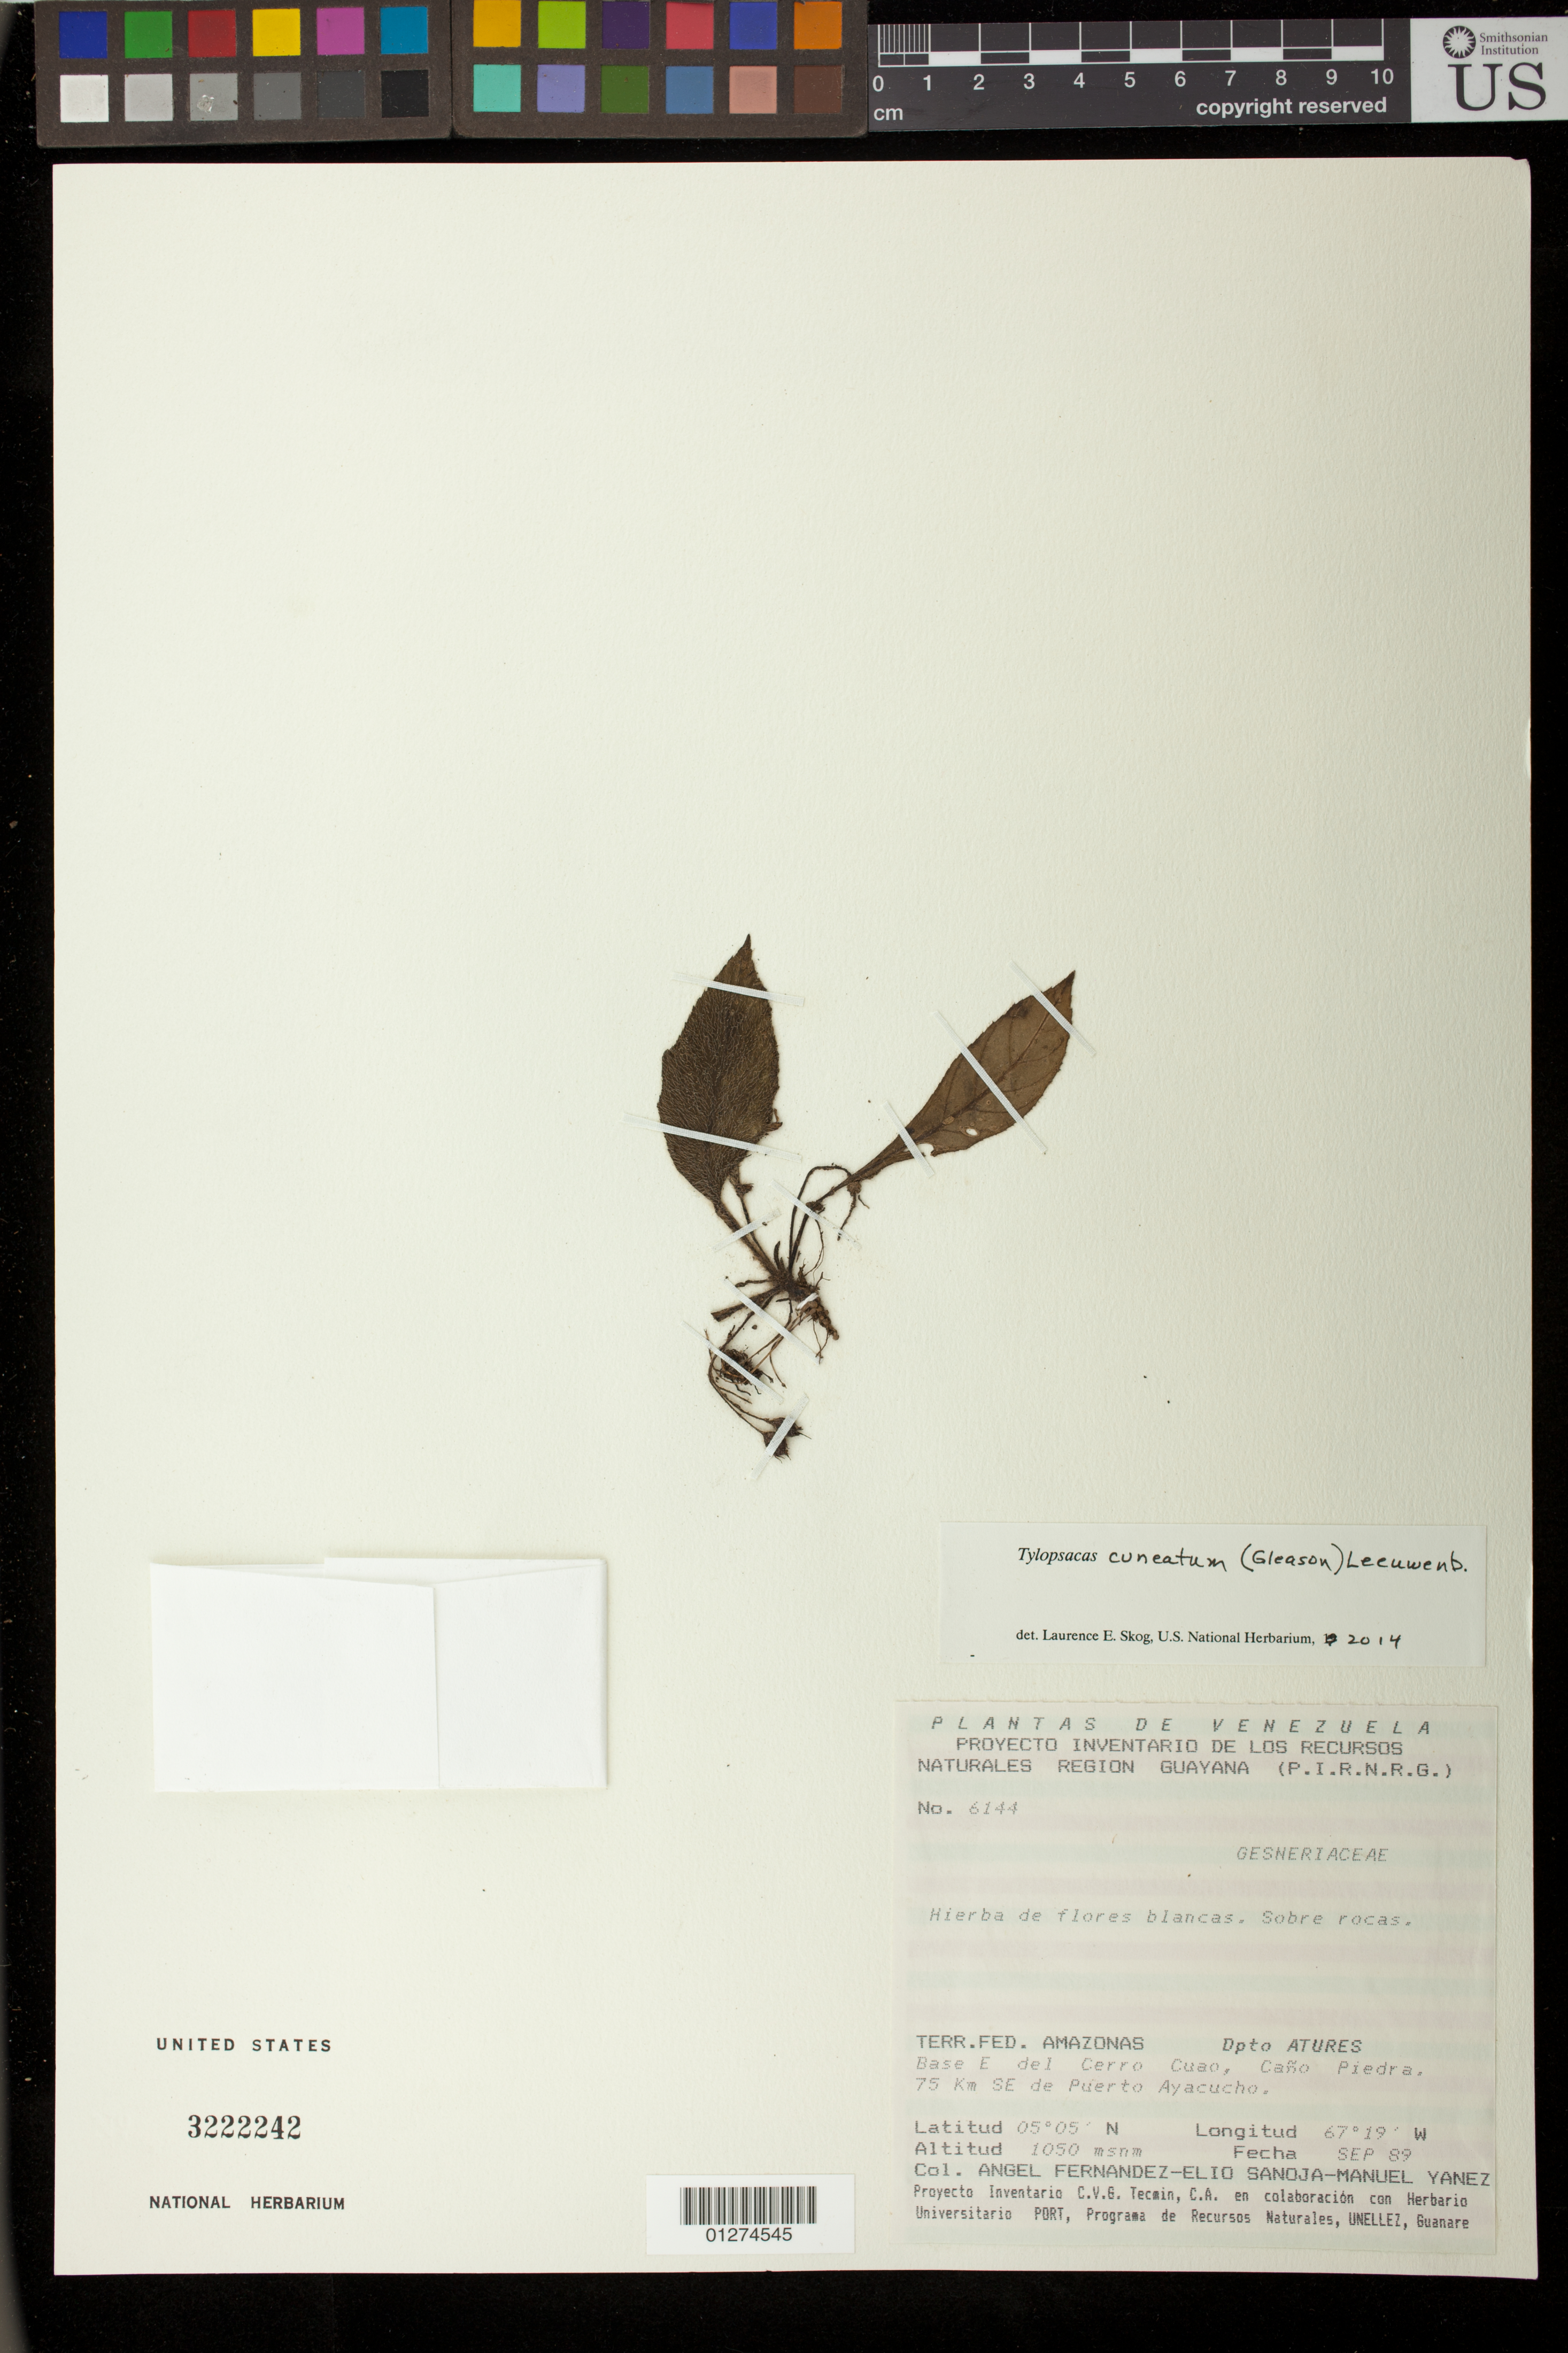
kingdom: Plantae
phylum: Tracheophyta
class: Magnoliopsida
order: Lamiales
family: Gesneriaceae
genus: Tylopsacas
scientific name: Tylopsacas cuneatum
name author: (Gleason) Leeuwenb.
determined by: Skog, Laurence E.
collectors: A. Fernández, E. Sanoja & M. Yanez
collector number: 6144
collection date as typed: Sep-89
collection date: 1989-09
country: Venezuela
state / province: Amazonas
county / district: Atures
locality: Caño Piedra, base E del Cerro Cuao, 75 m SE de Puerto Ayacucho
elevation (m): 1050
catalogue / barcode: US 3222242